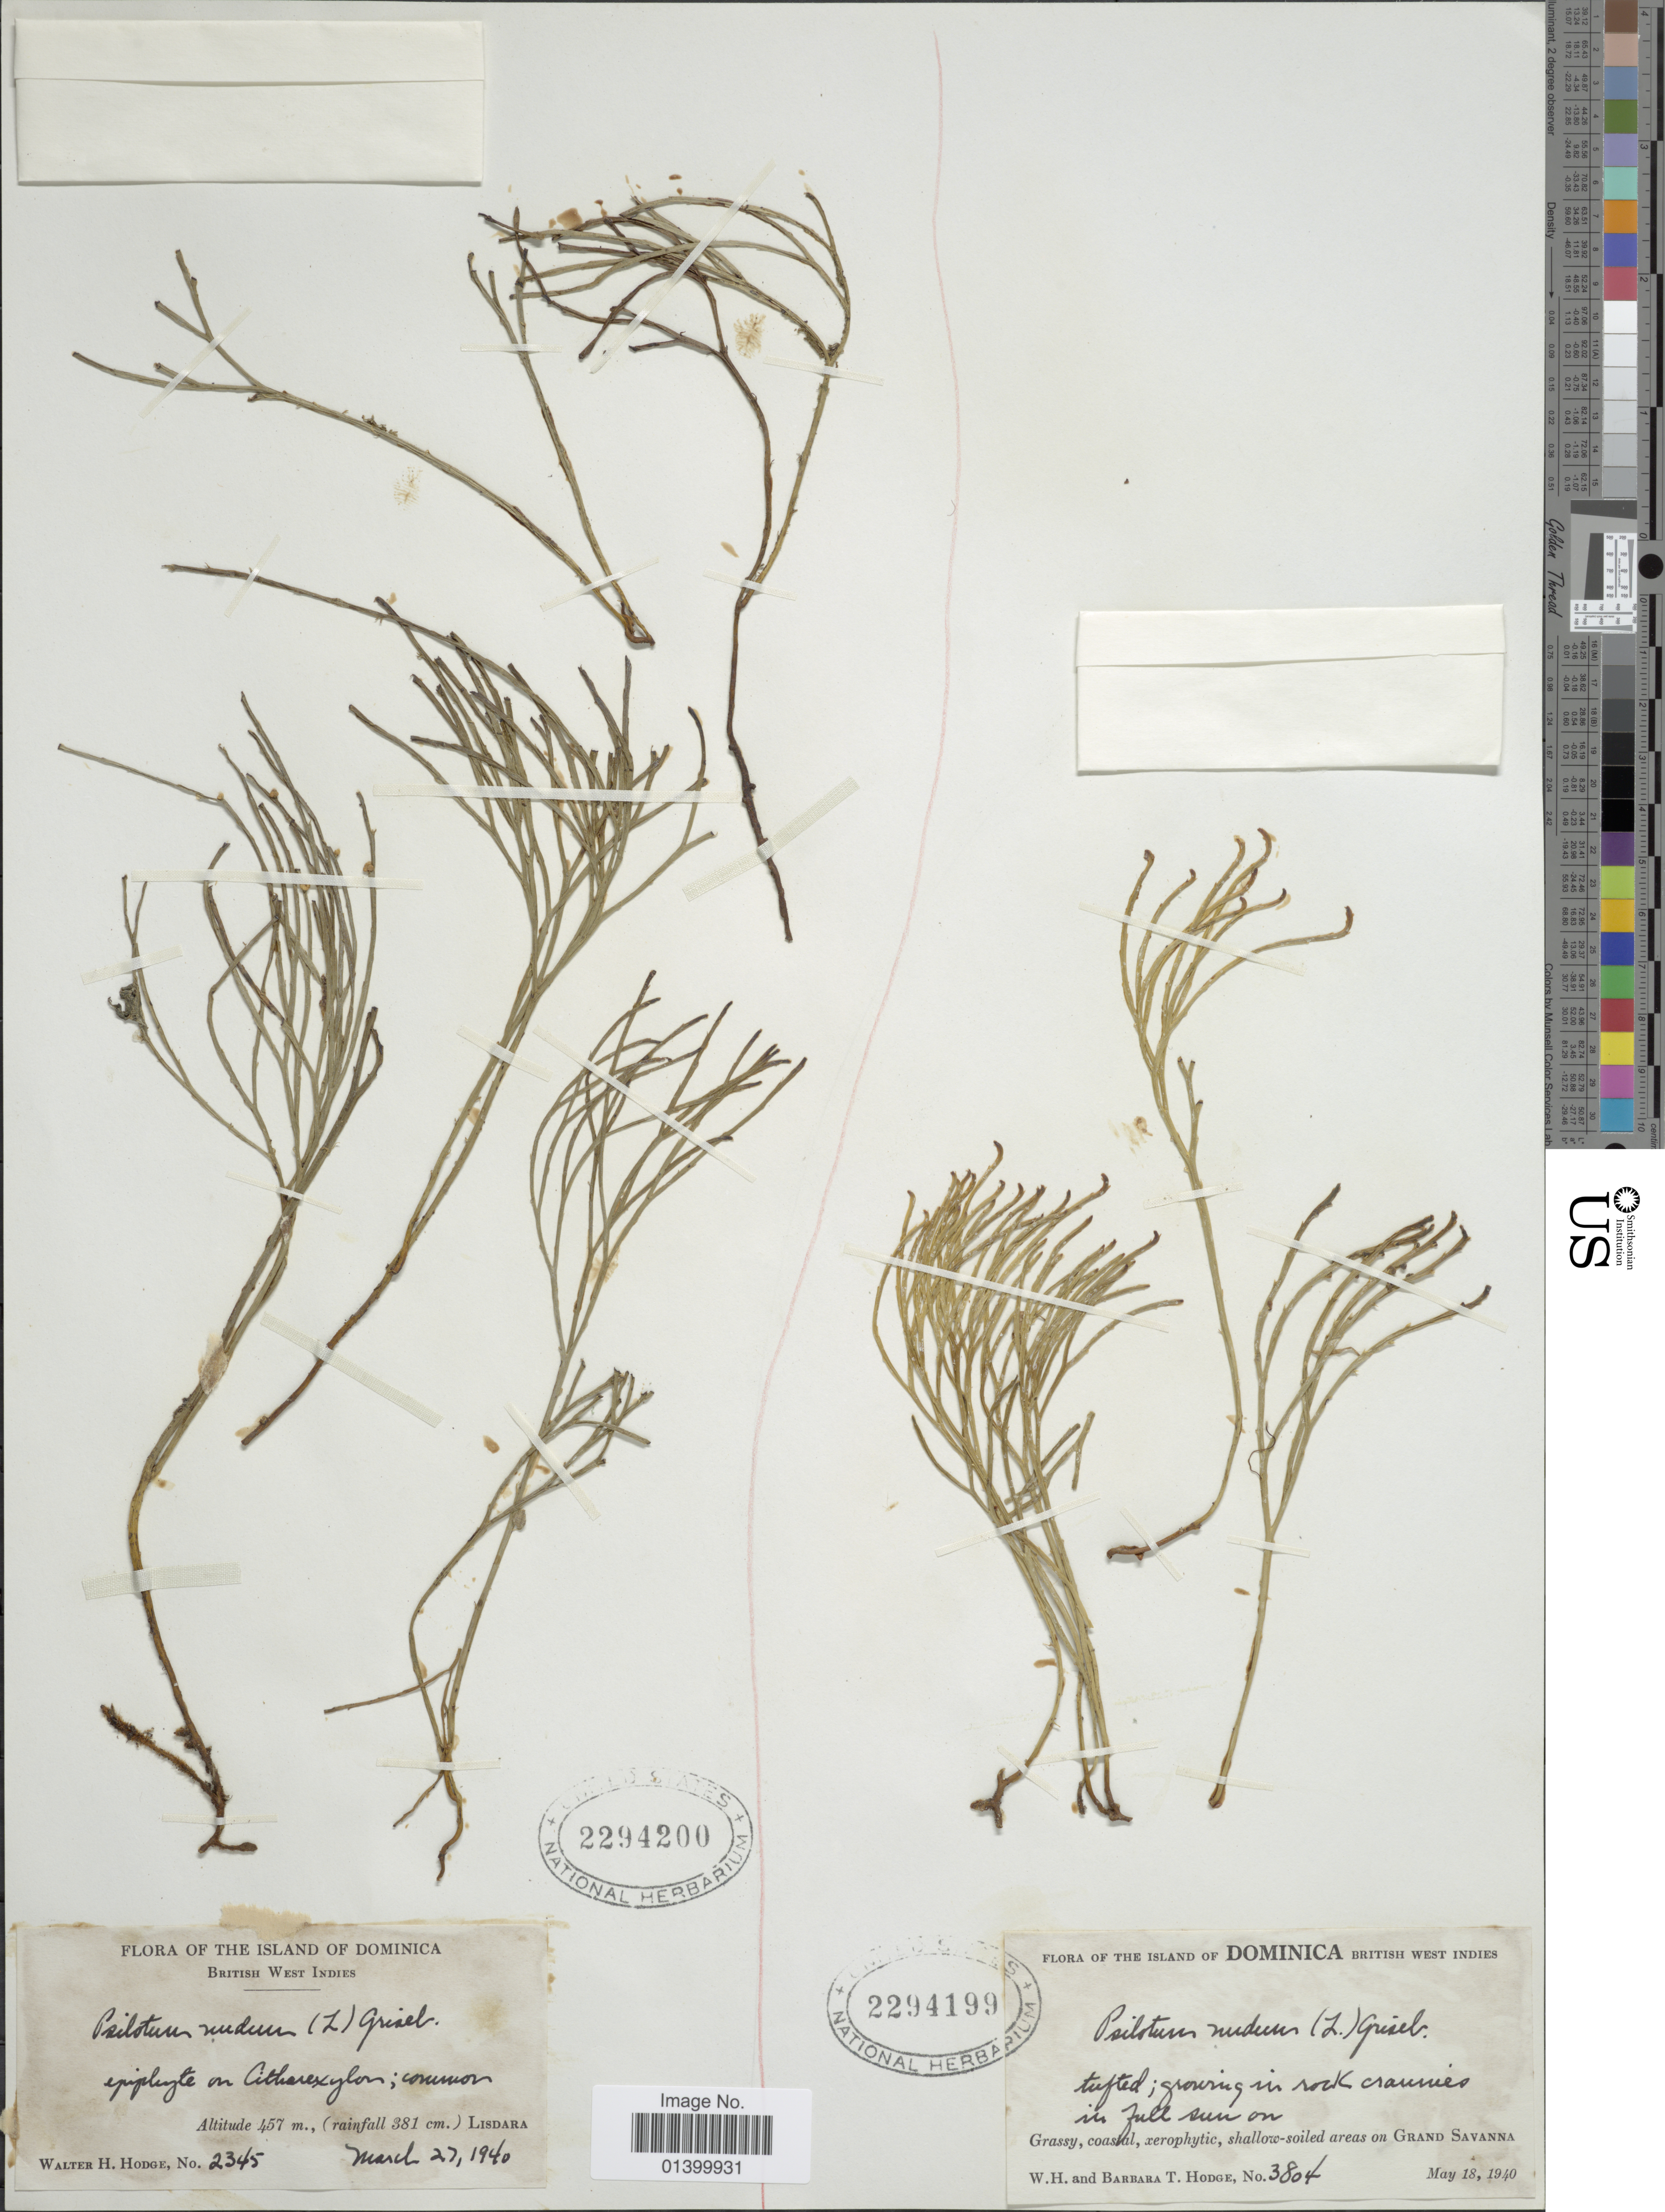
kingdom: Plantae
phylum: Tracheophyta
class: Polypodiopsida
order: Psilotales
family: Psilotaceae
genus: Psilotum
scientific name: Psilotum nudum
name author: (L.) P. Beauv.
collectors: W. Hodge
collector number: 2345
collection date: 1940-03-27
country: Dominica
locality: Island of Dominica. British West Indies. Lisdara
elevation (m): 457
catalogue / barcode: US 2294200-2